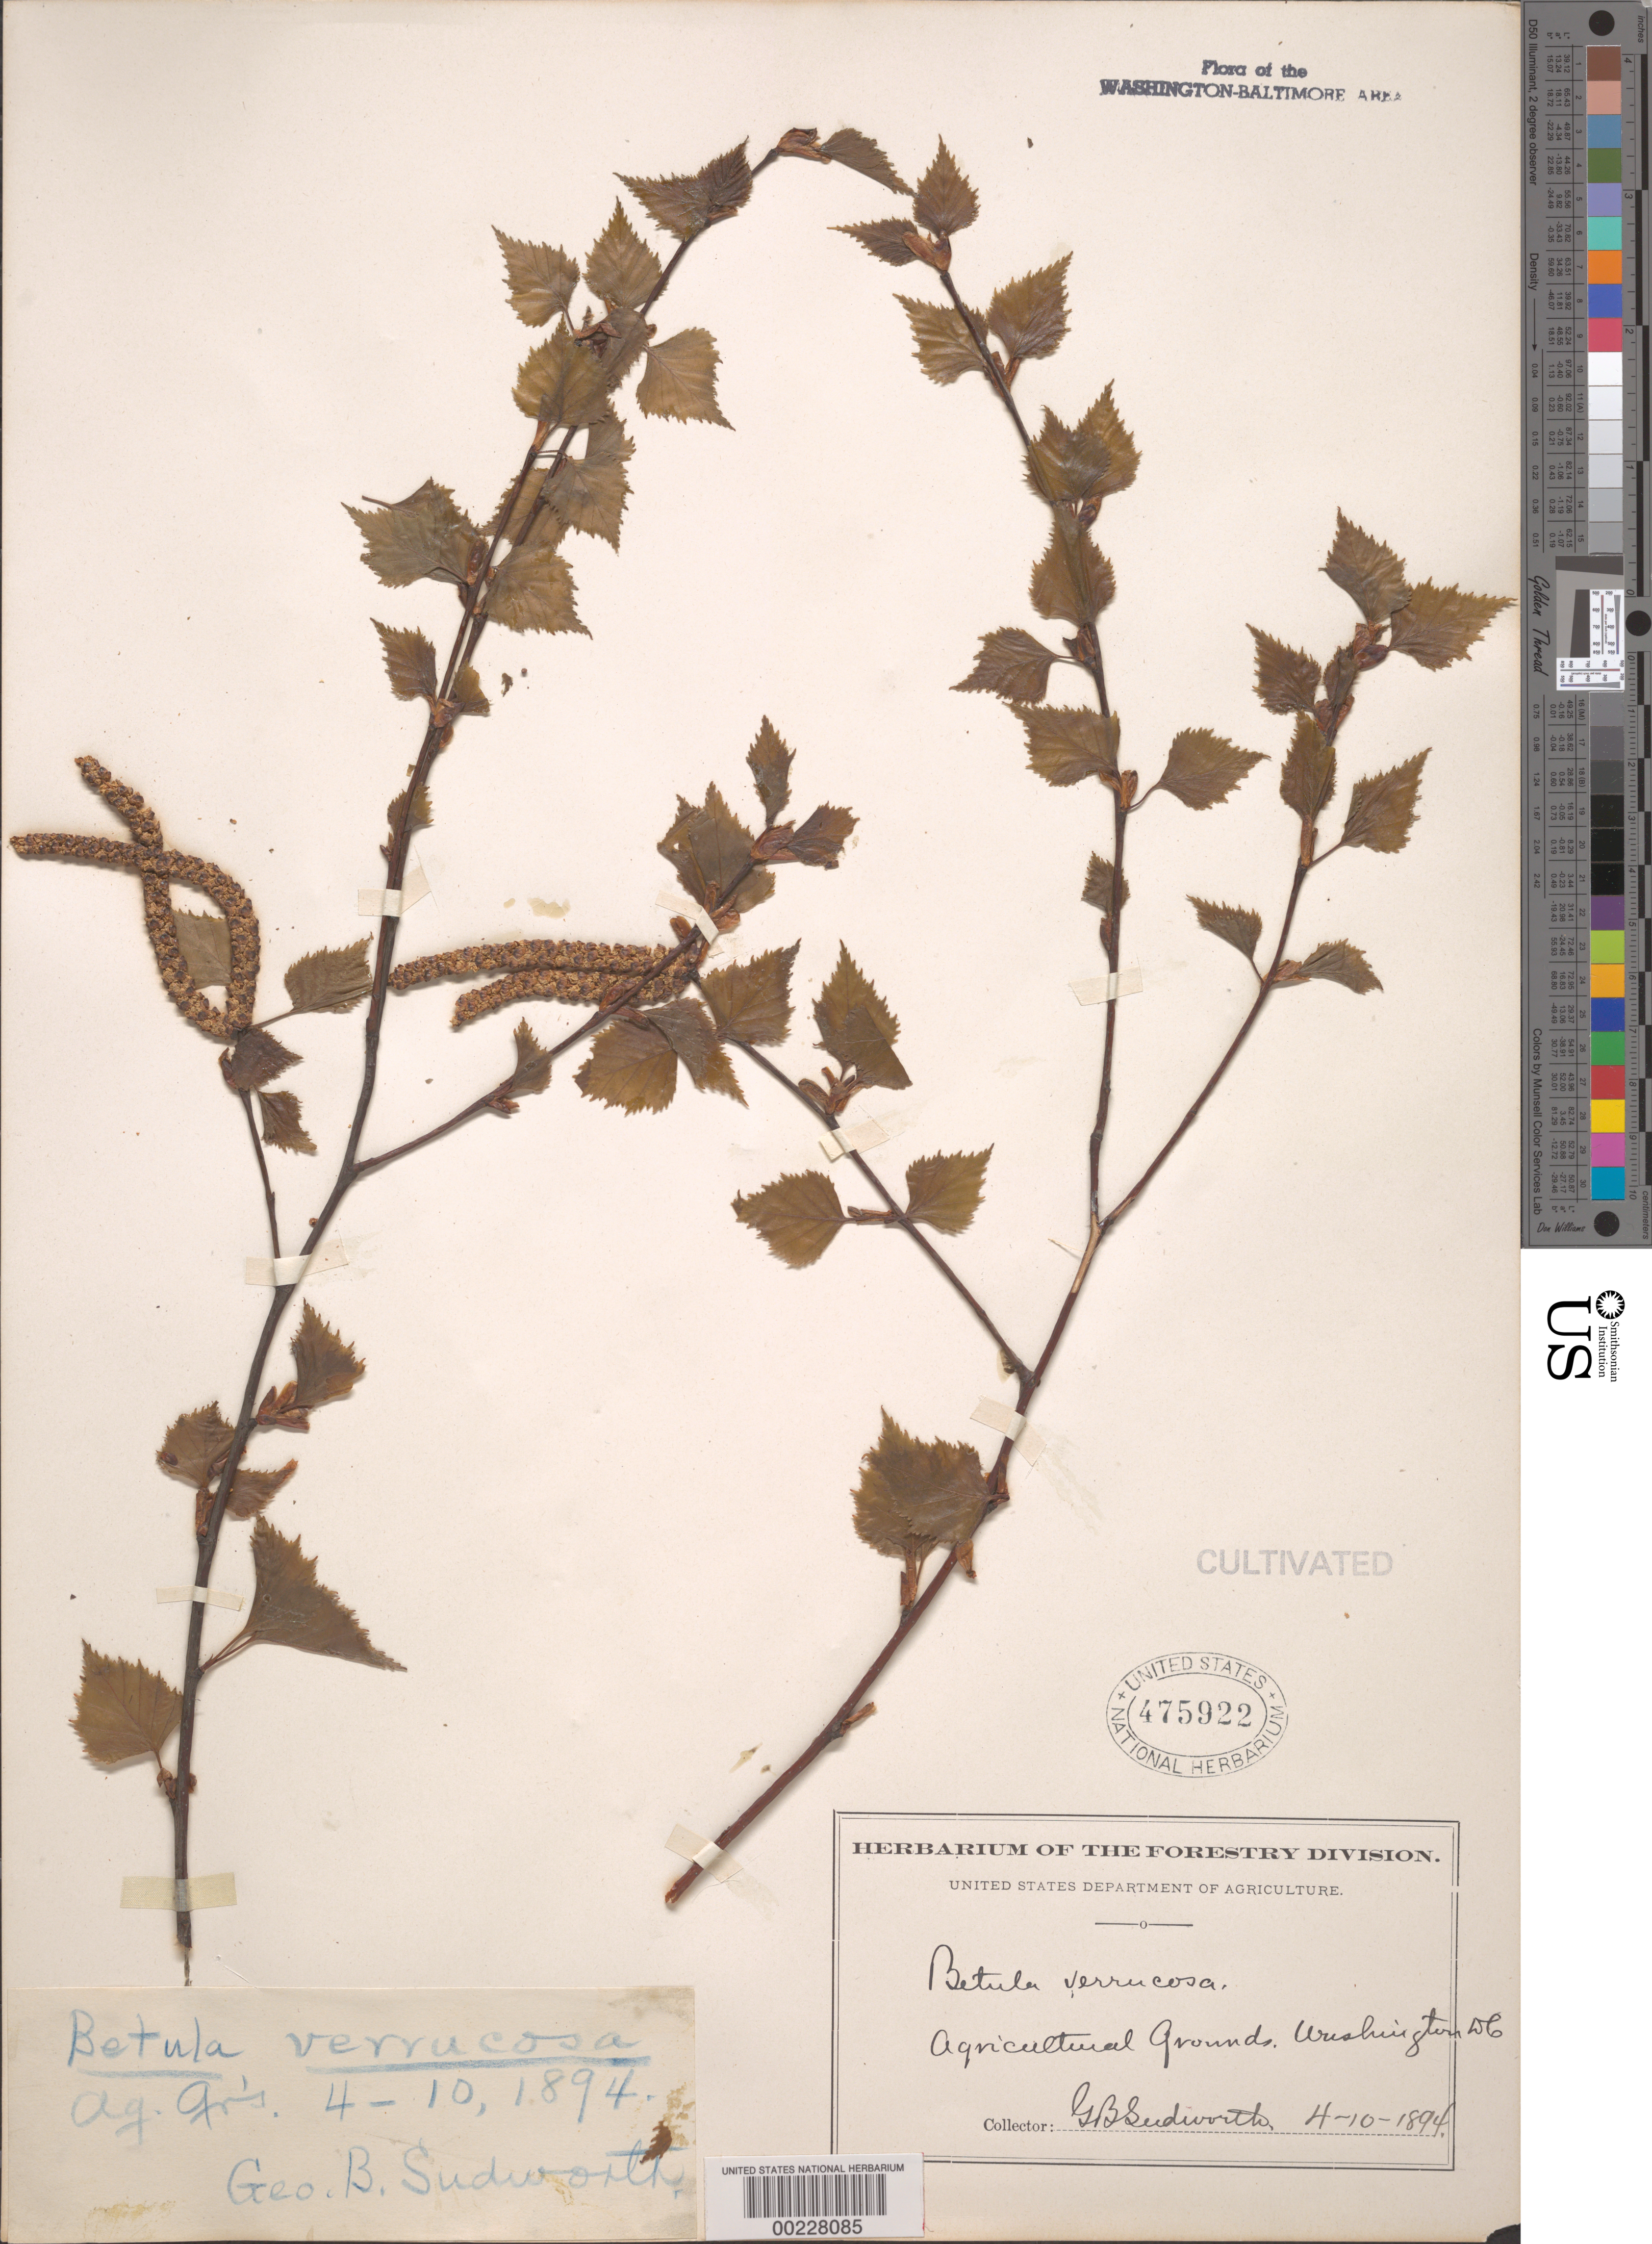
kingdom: Plantae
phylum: Tracheophyta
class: Magnoliopsida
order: Fagales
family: Betulaceae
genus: Betula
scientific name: Betula verrucosa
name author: Ehrh.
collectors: G. B. Sudworth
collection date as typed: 10 Apr 1894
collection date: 1894-04-10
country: United States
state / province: District of Columbia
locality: Agricultural grounds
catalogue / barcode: US 475922